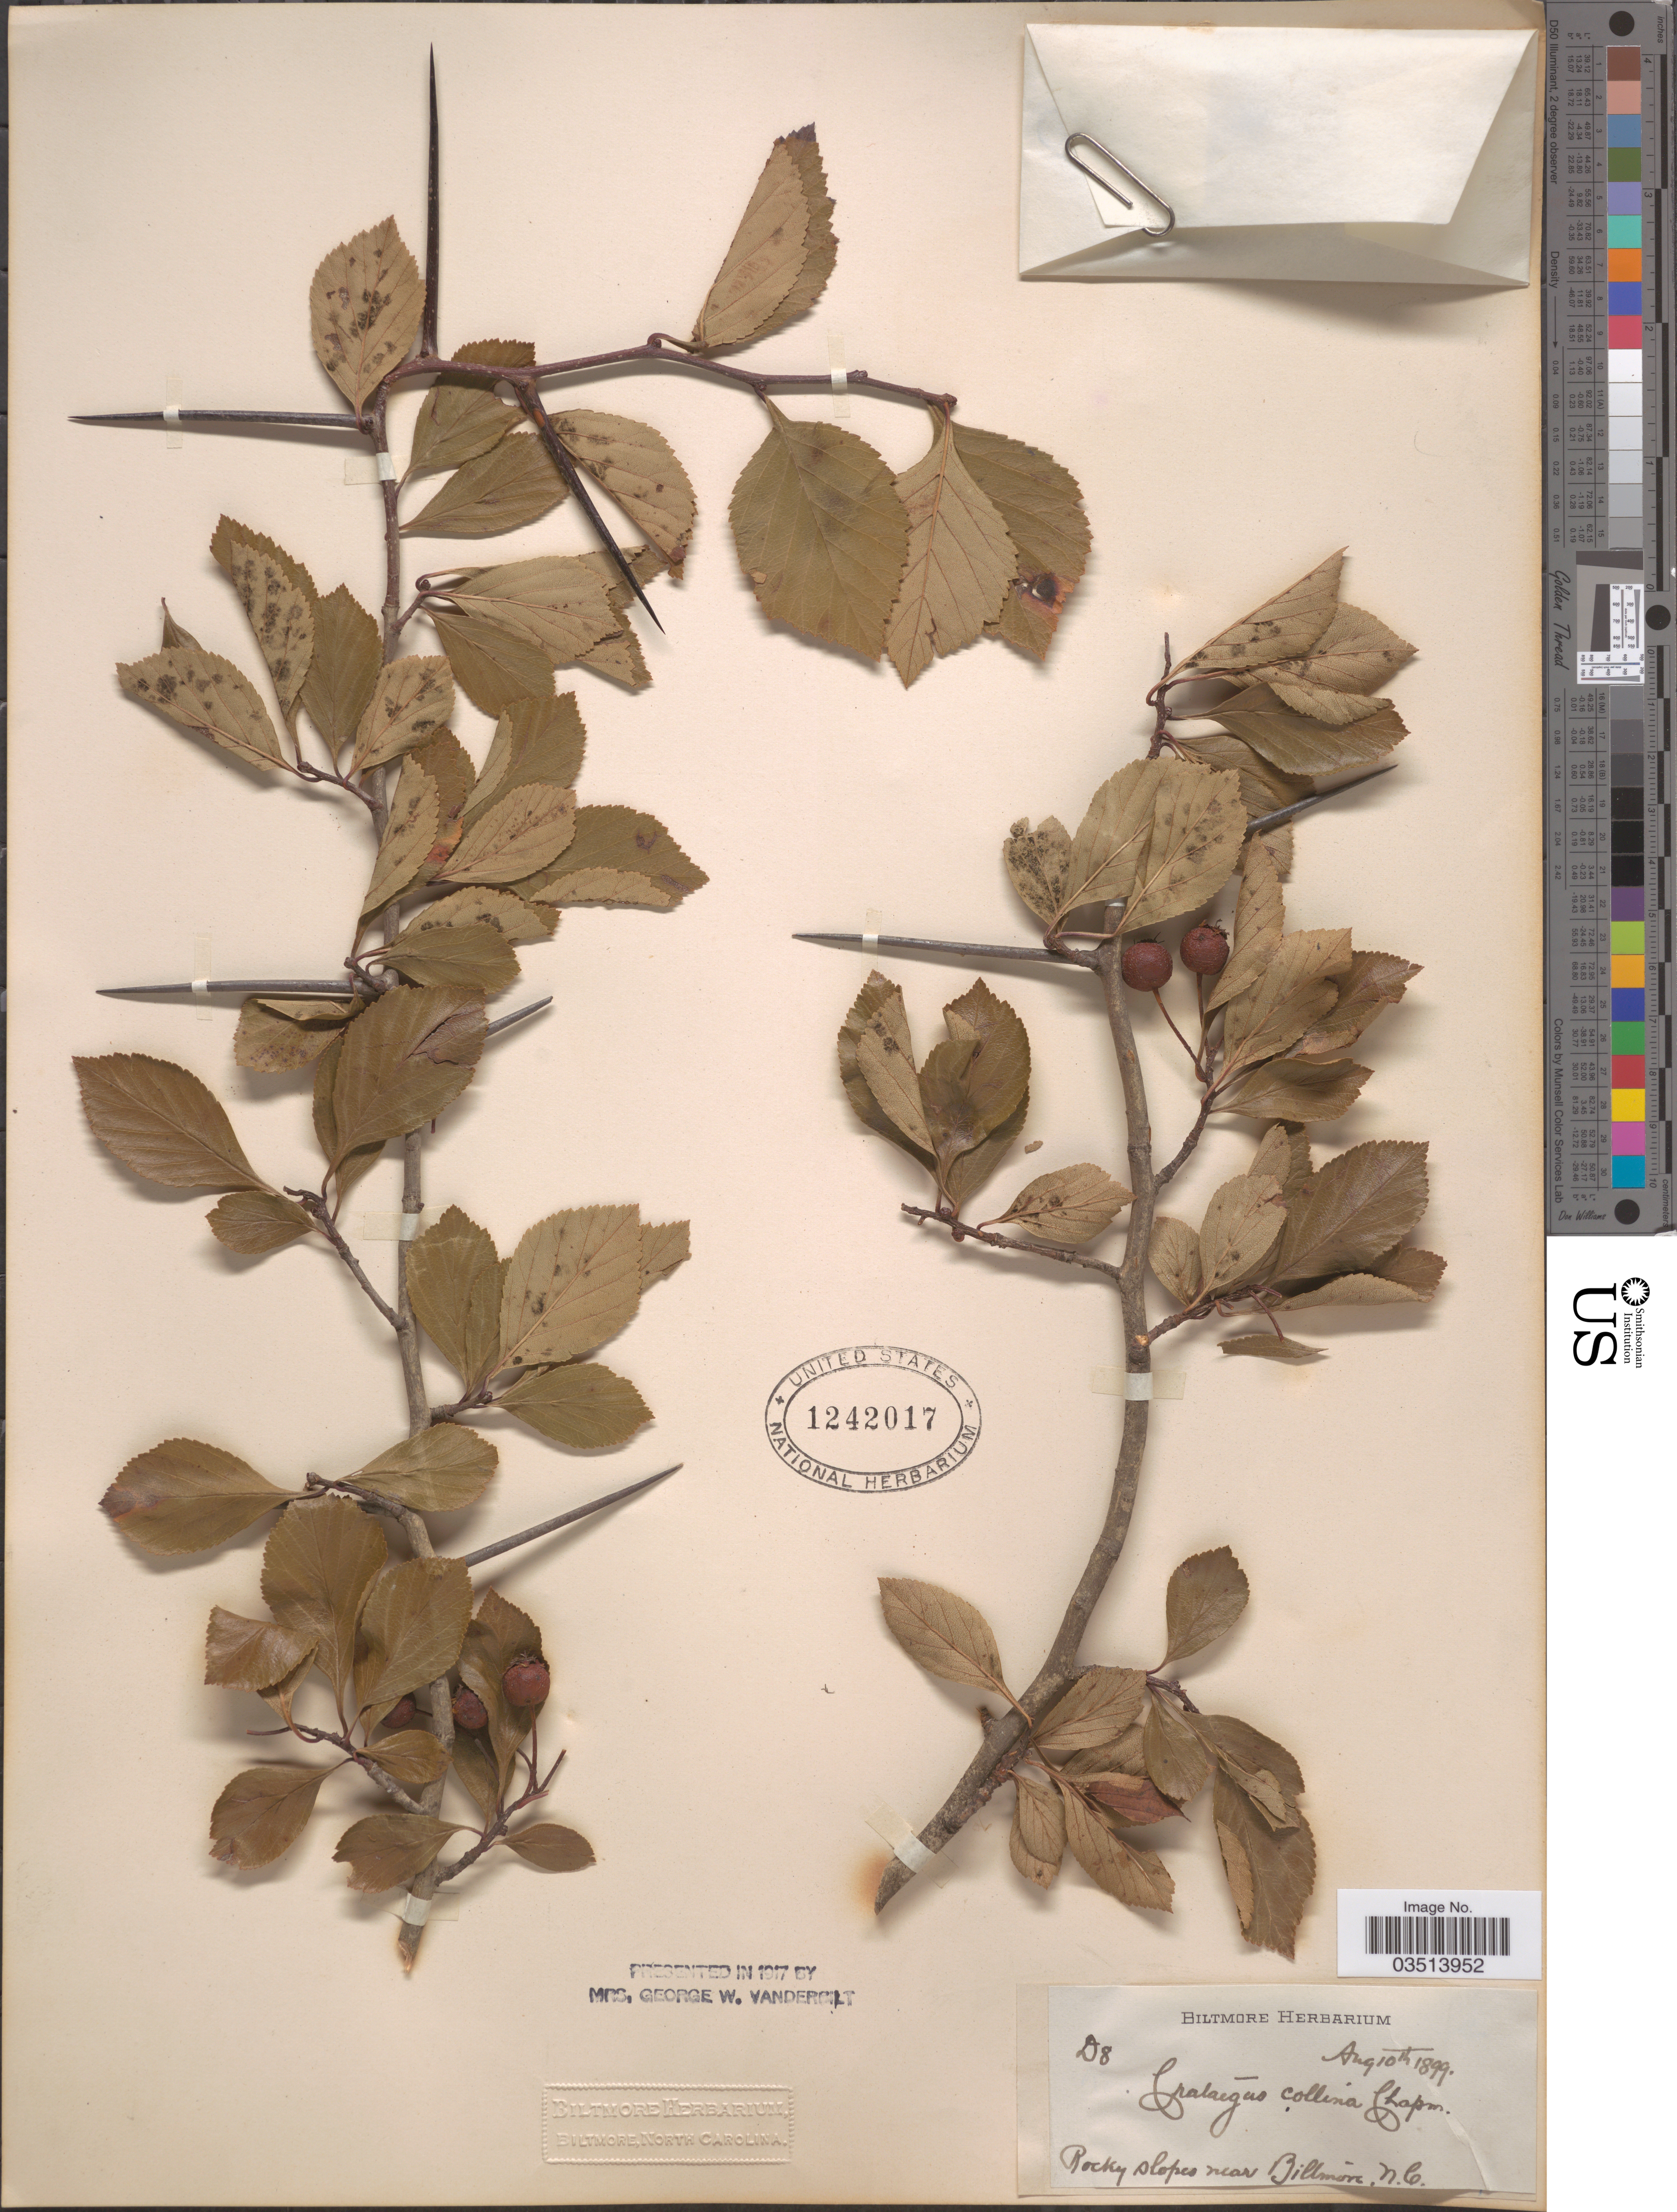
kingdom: Plantae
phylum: Tracheophyta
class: Magnoliopsida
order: Rosales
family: Rosaceae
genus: Crataegus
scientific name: Crataegus collina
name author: Chapm.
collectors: ex herb. Biltmore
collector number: D8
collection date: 1899-08-10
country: United States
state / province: North Carolina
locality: Rocky slopes near Biltmore.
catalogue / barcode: US 1242017